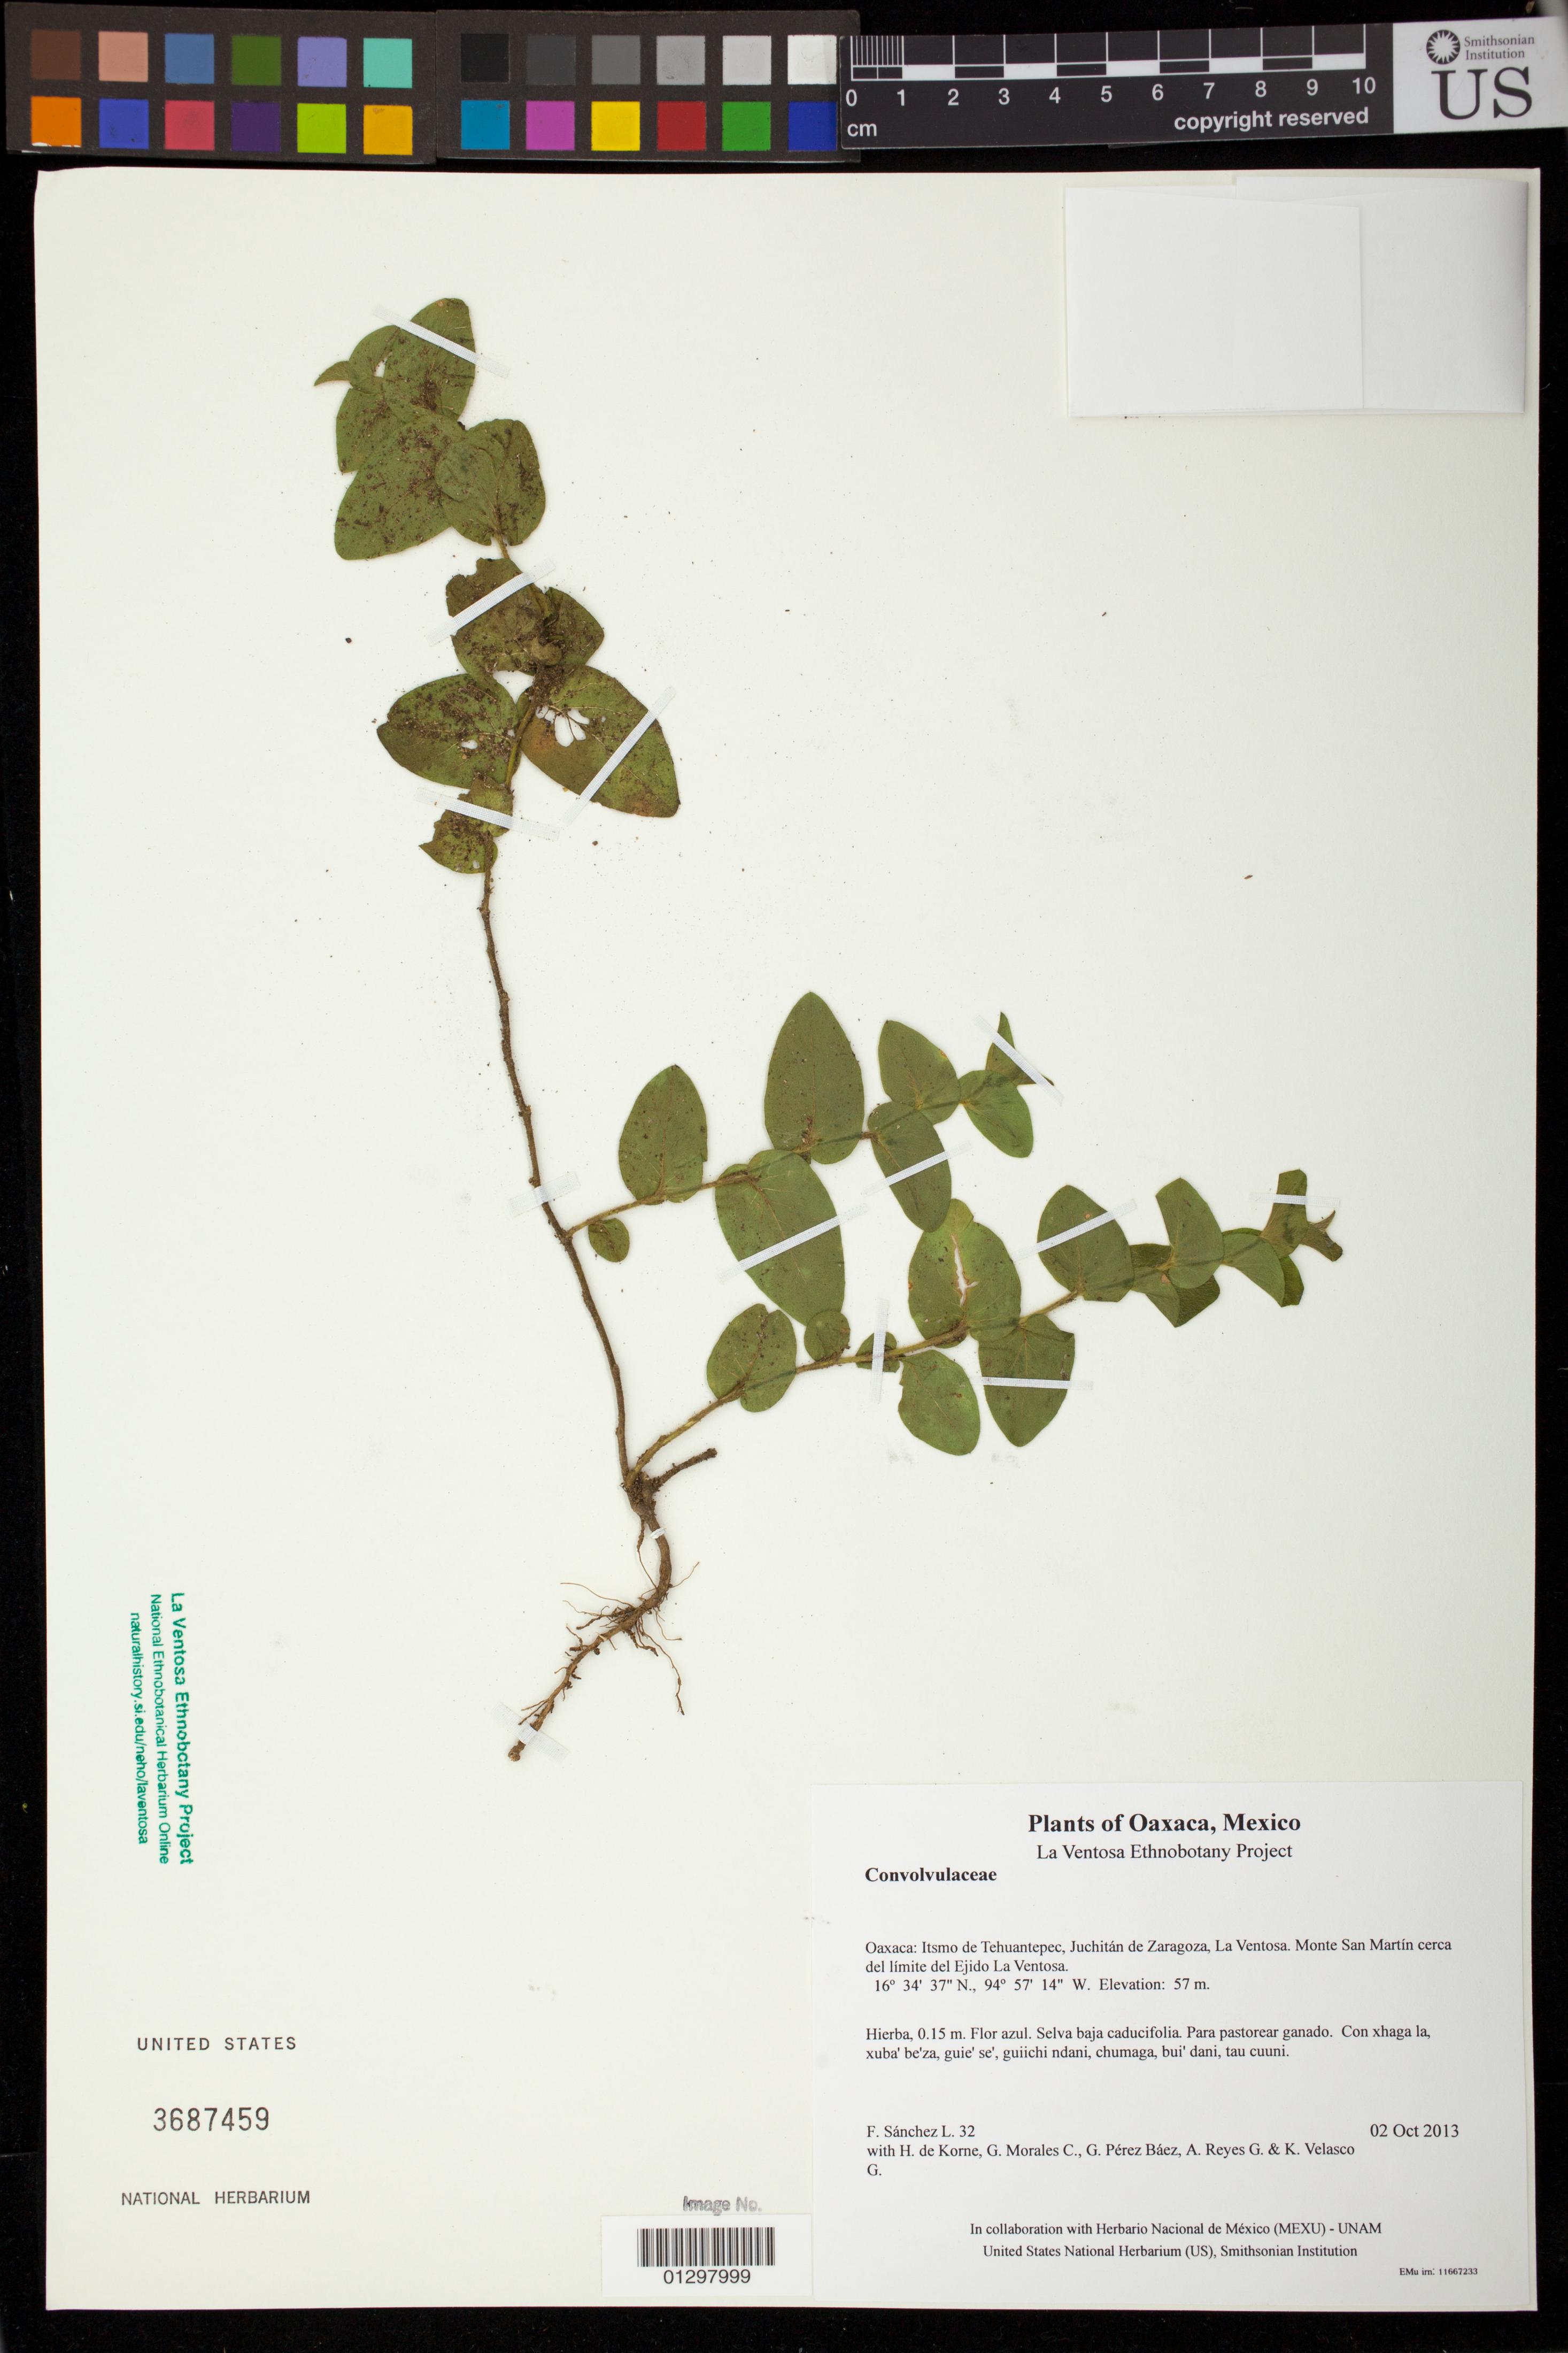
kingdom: Plantae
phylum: Tracheophyta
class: Magnoliopsida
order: Solanales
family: Convolvulaceae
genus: Evolvulus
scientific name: Evolvulus cardiophyllus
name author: Schltdl.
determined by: Velasco G., Kenia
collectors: F. Sánchez L., H. de Korne, G. Morales C., G. Pérez Báez, A. Reyes G. & K. Velasco G.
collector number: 32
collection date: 2013-10-02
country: Mexico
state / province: Oaxaca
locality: Itsmo de Tehuantepec, Juchitán de Zaragoza, La Ventosa. Monte San Martín cerca del límite del Ejido La Ventosa.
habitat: Selva baja caducifolia. Para pastorear ganado.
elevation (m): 57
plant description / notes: JEBOT, MEXU, SERO, US; Guixi bandaga. 0.15 m. Guie' asul.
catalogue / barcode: US 3687459